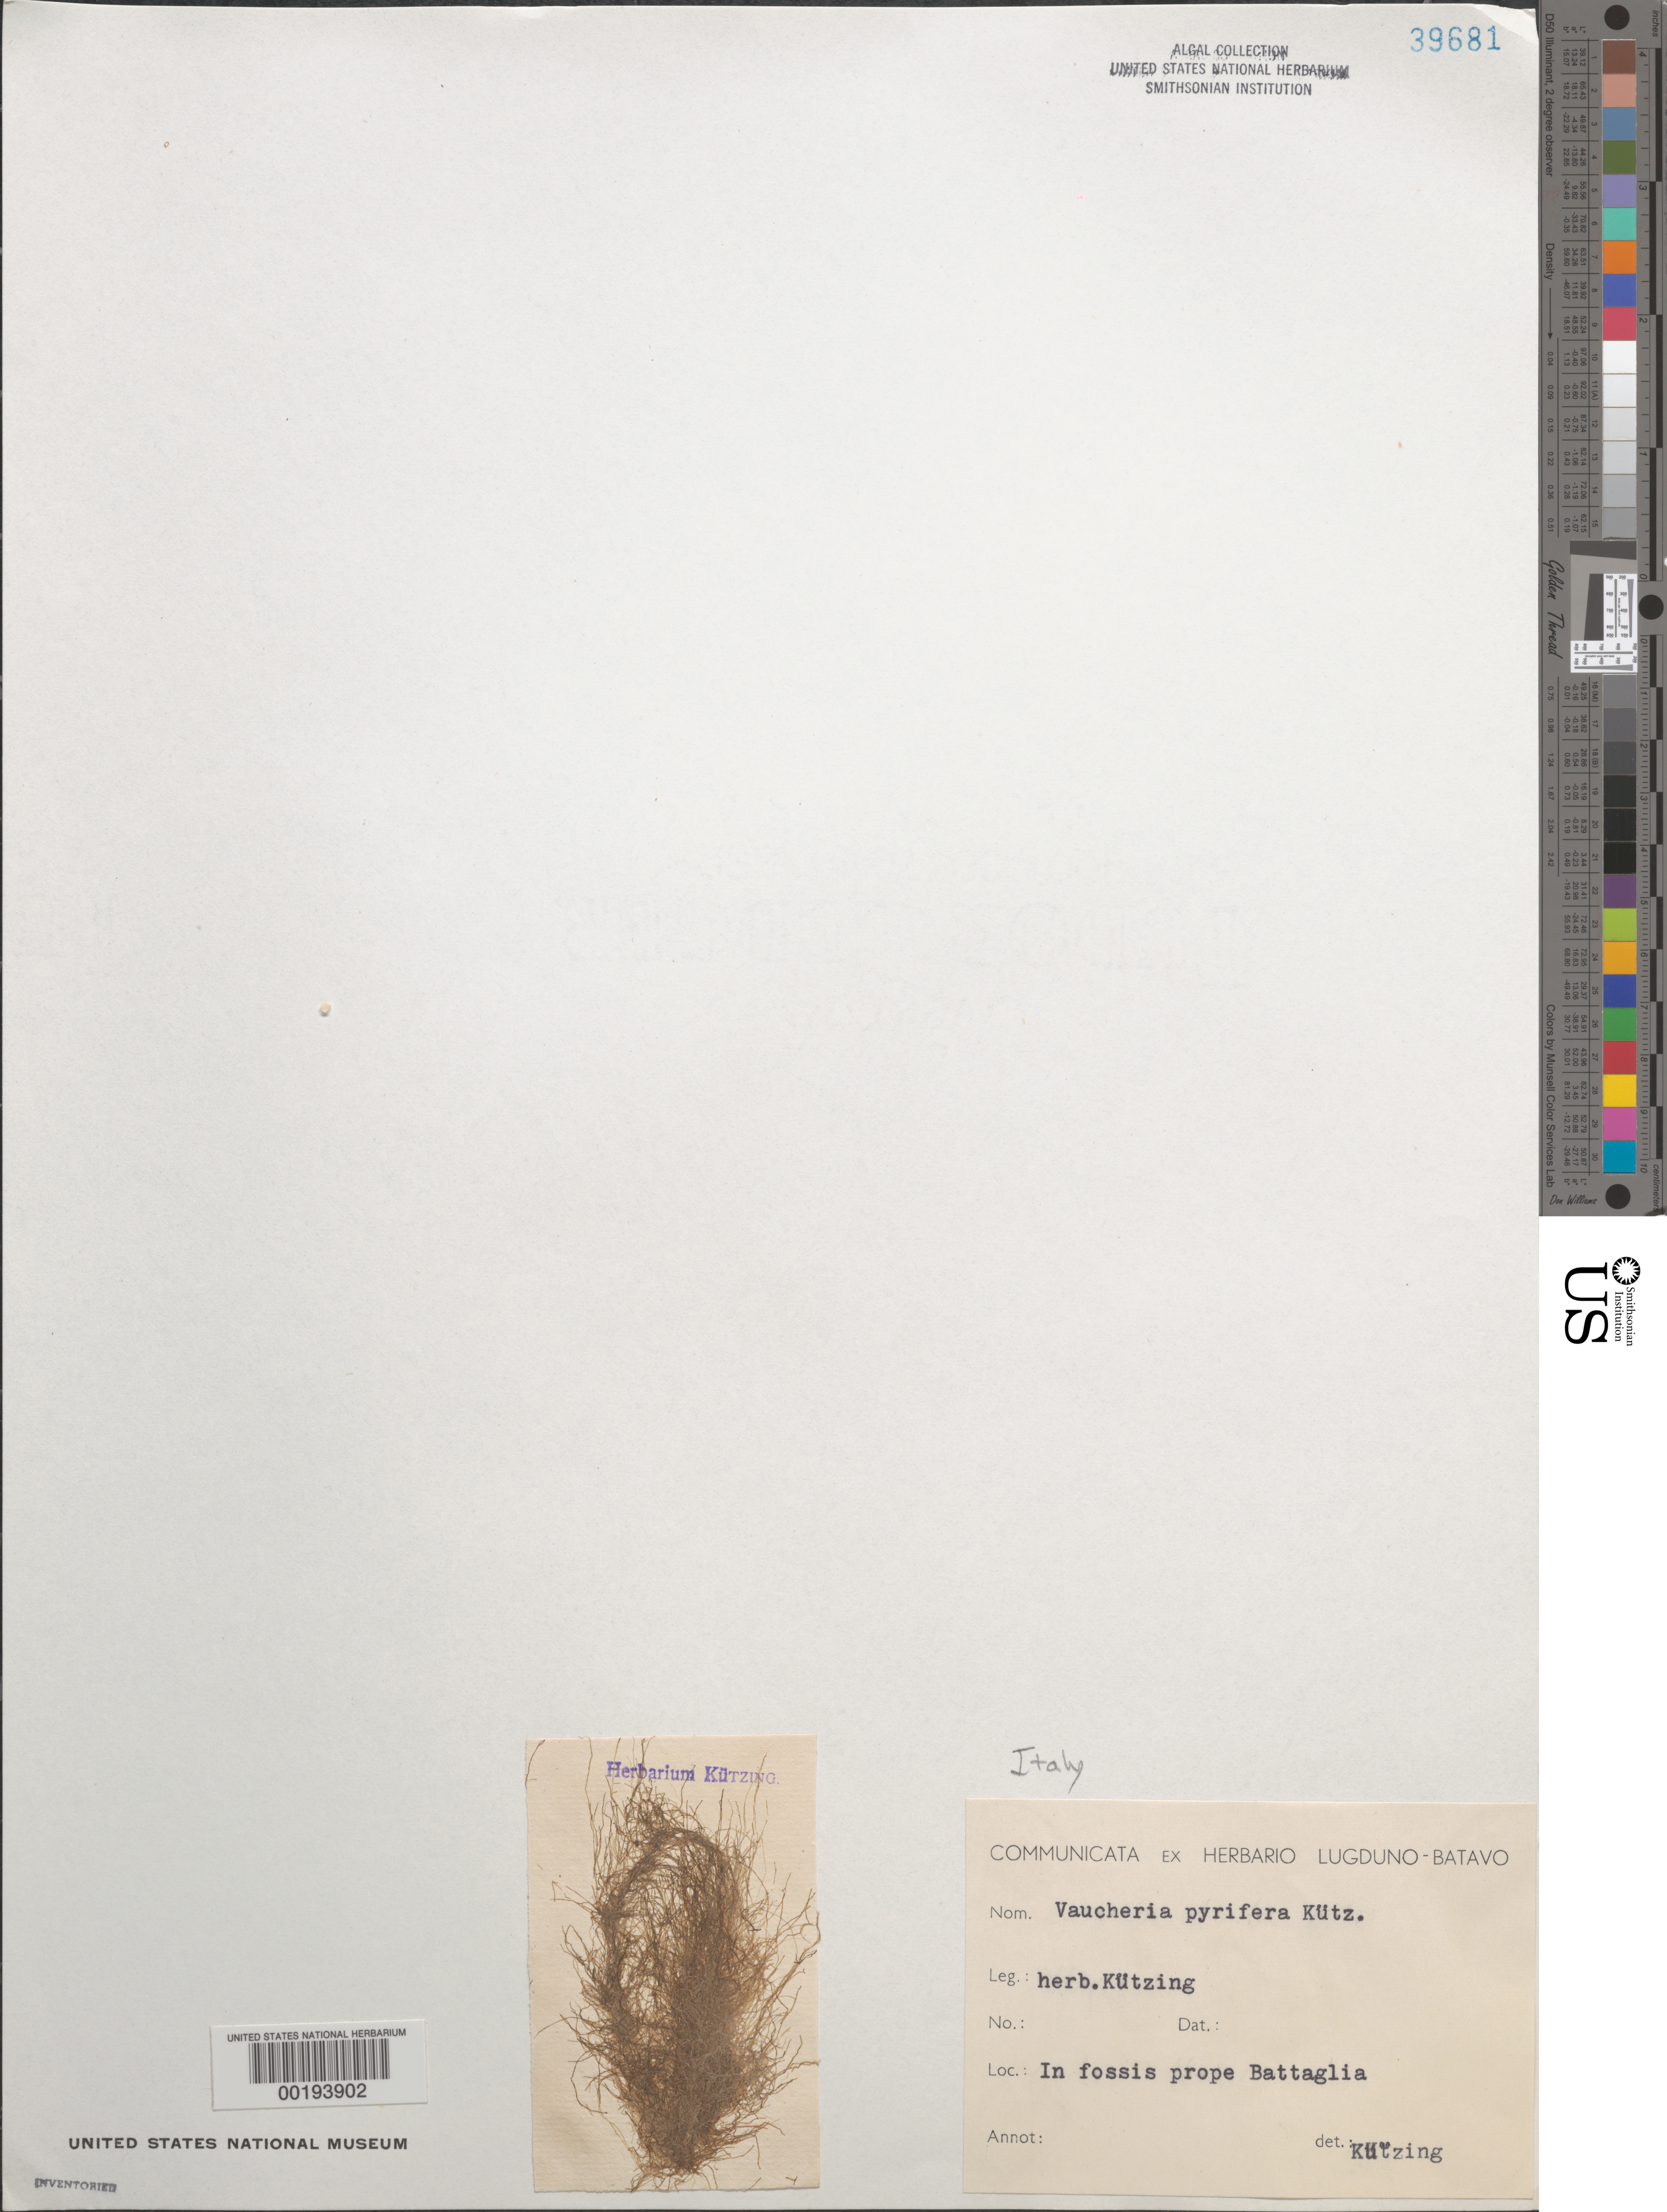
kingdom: Chromista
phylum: Ochrophyta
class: Xanthophyceae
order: Vaucheriales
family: Vaucheriaceae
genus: Vaucheria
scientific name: Vaucheria pyrifera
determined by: Kuetzing, F. T.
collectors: F. Kuetzing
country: Italy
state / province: Campania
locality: Near battaglia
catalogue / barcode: US 39681